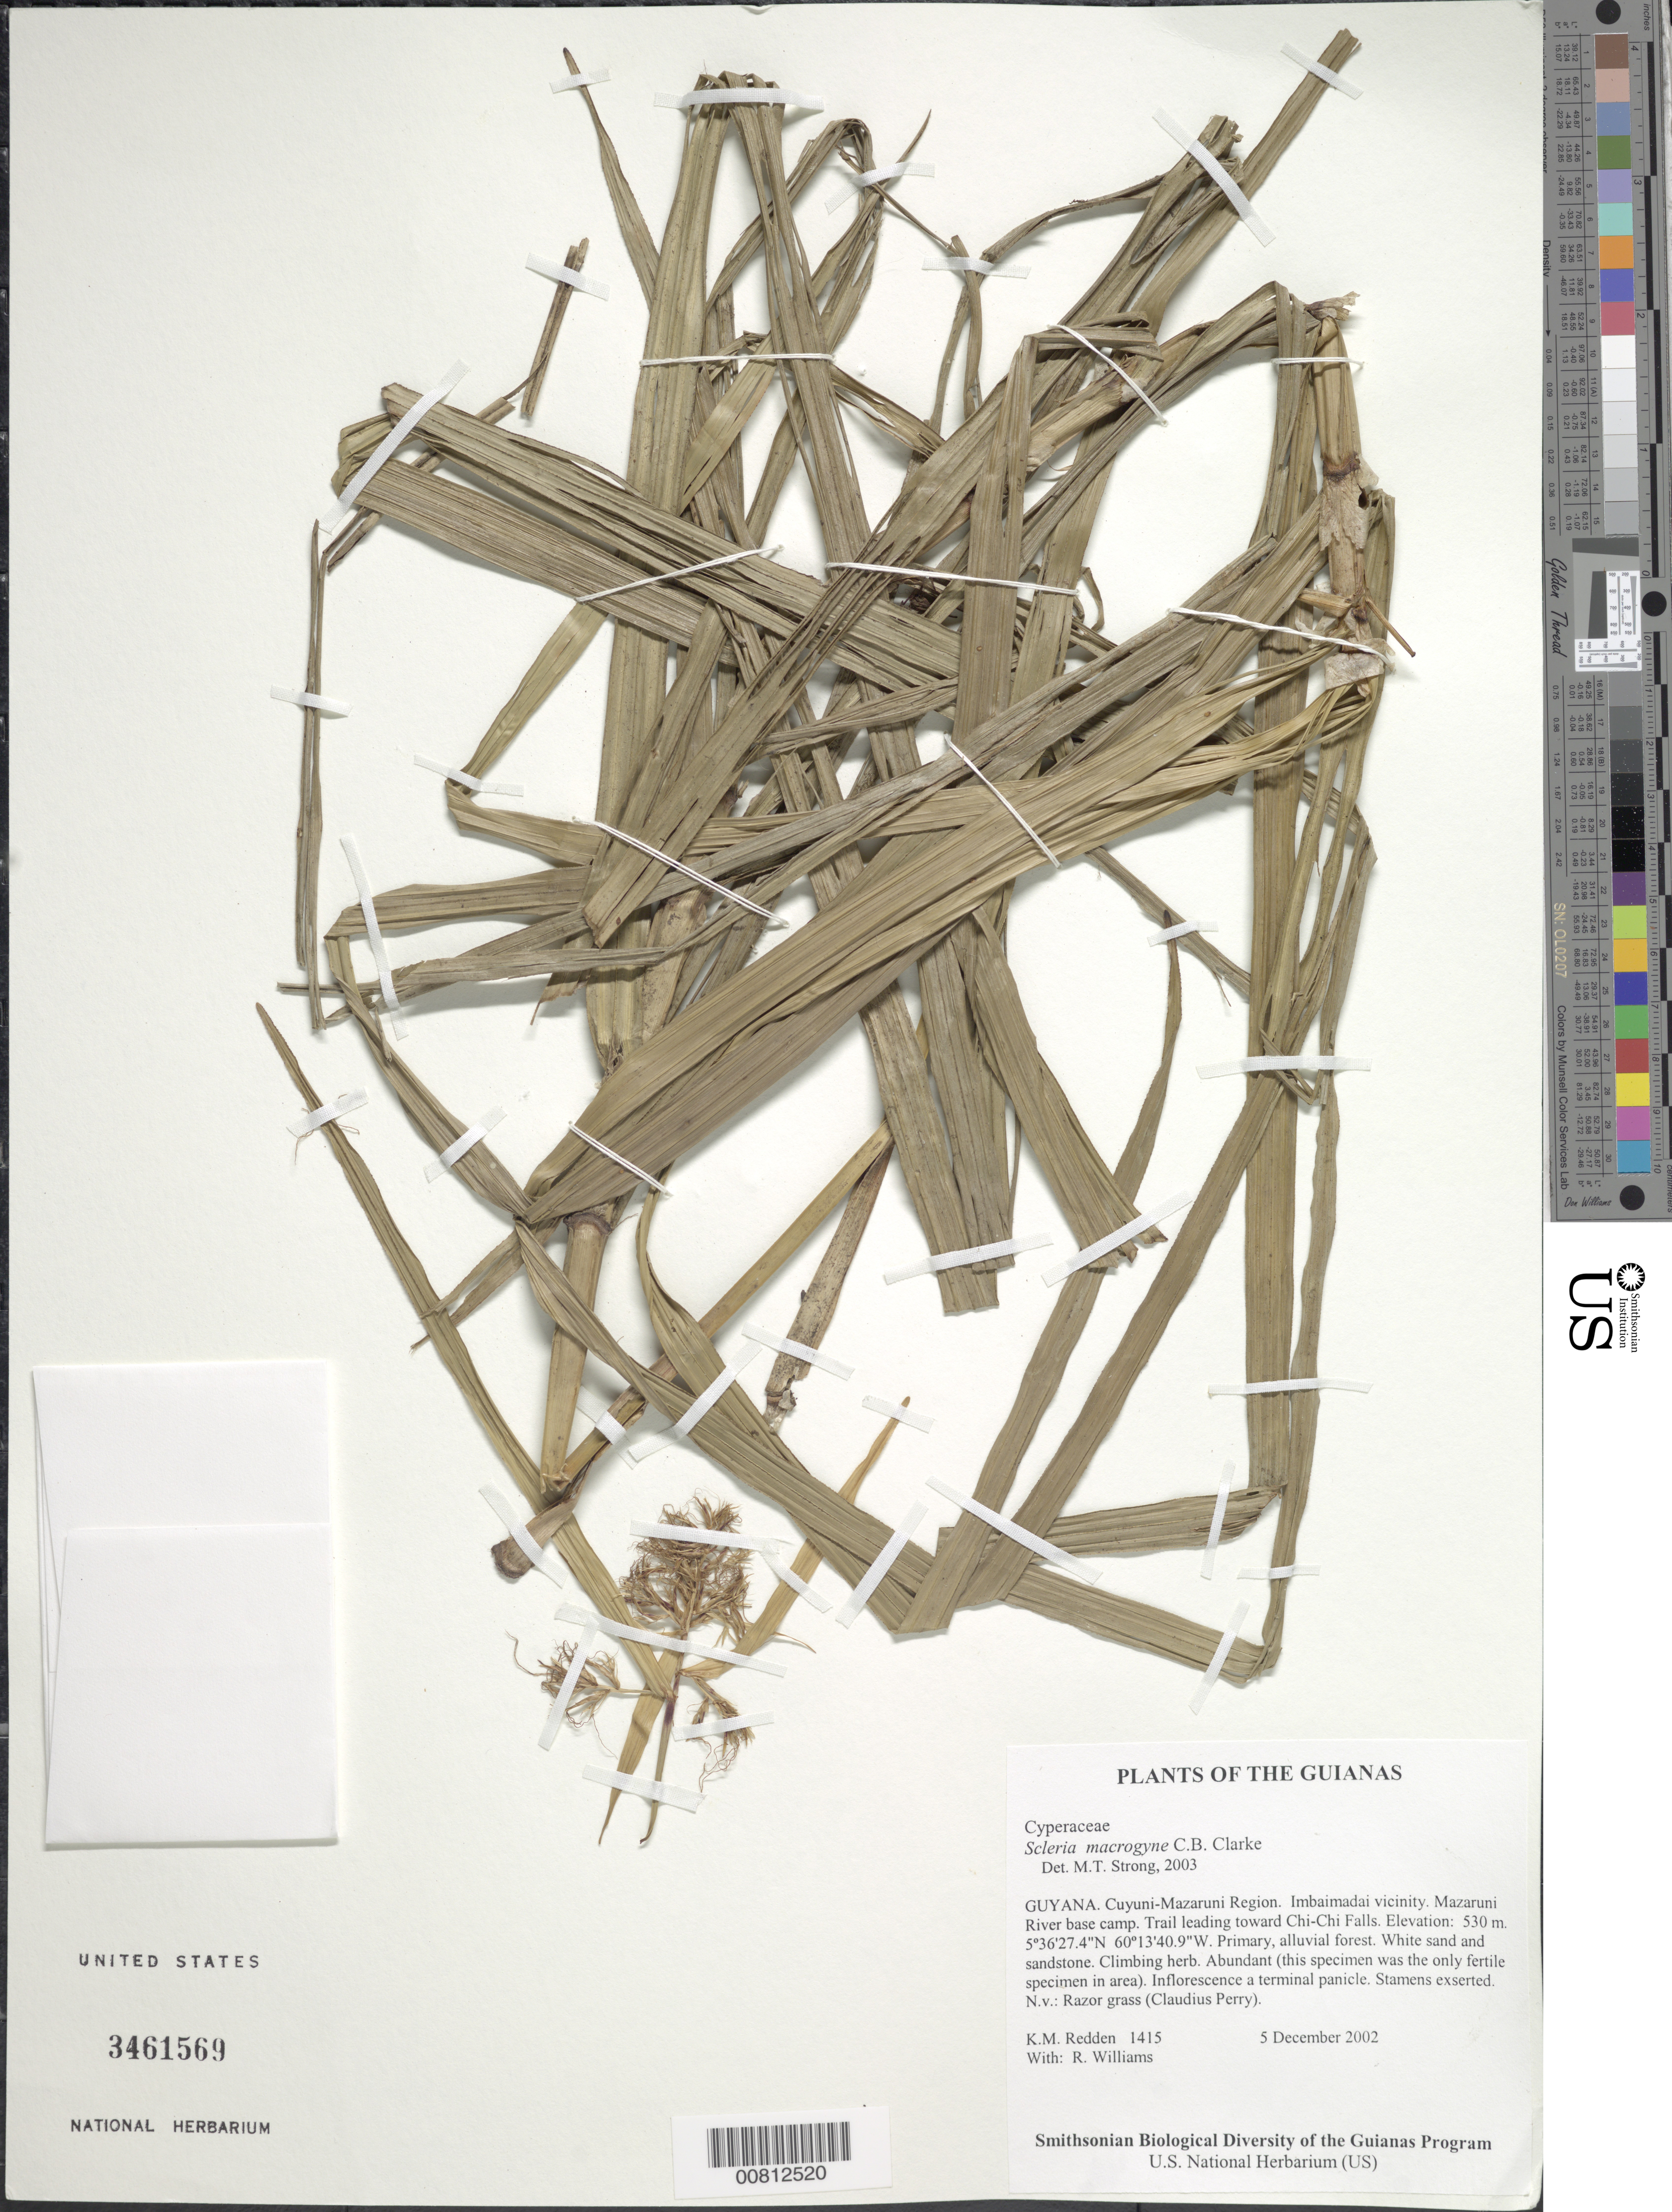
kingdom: Plantae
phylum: Tracheophyta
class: Liliopsida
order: Poales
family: Cyperaceae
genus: Scleria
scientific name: Scleria macrogyne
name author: C.B. Clarke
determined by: Strong, M. T., (US), Smithsonian Institution - National Museum of Natural History (UNITED STATES)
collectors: K. M. Redden & R. Williams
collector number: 1415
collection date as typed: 5 December 2002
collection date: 2002-12-05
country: Guyana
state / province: Cuyuni-Mazaruni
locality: Imbaimadai vicinity. Mazaruni River base camp. Trail leading toward Chi-Chi Falls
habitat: Primary, alluvial forest. White sand and sandstone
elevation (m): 530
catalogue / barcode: US 3461569